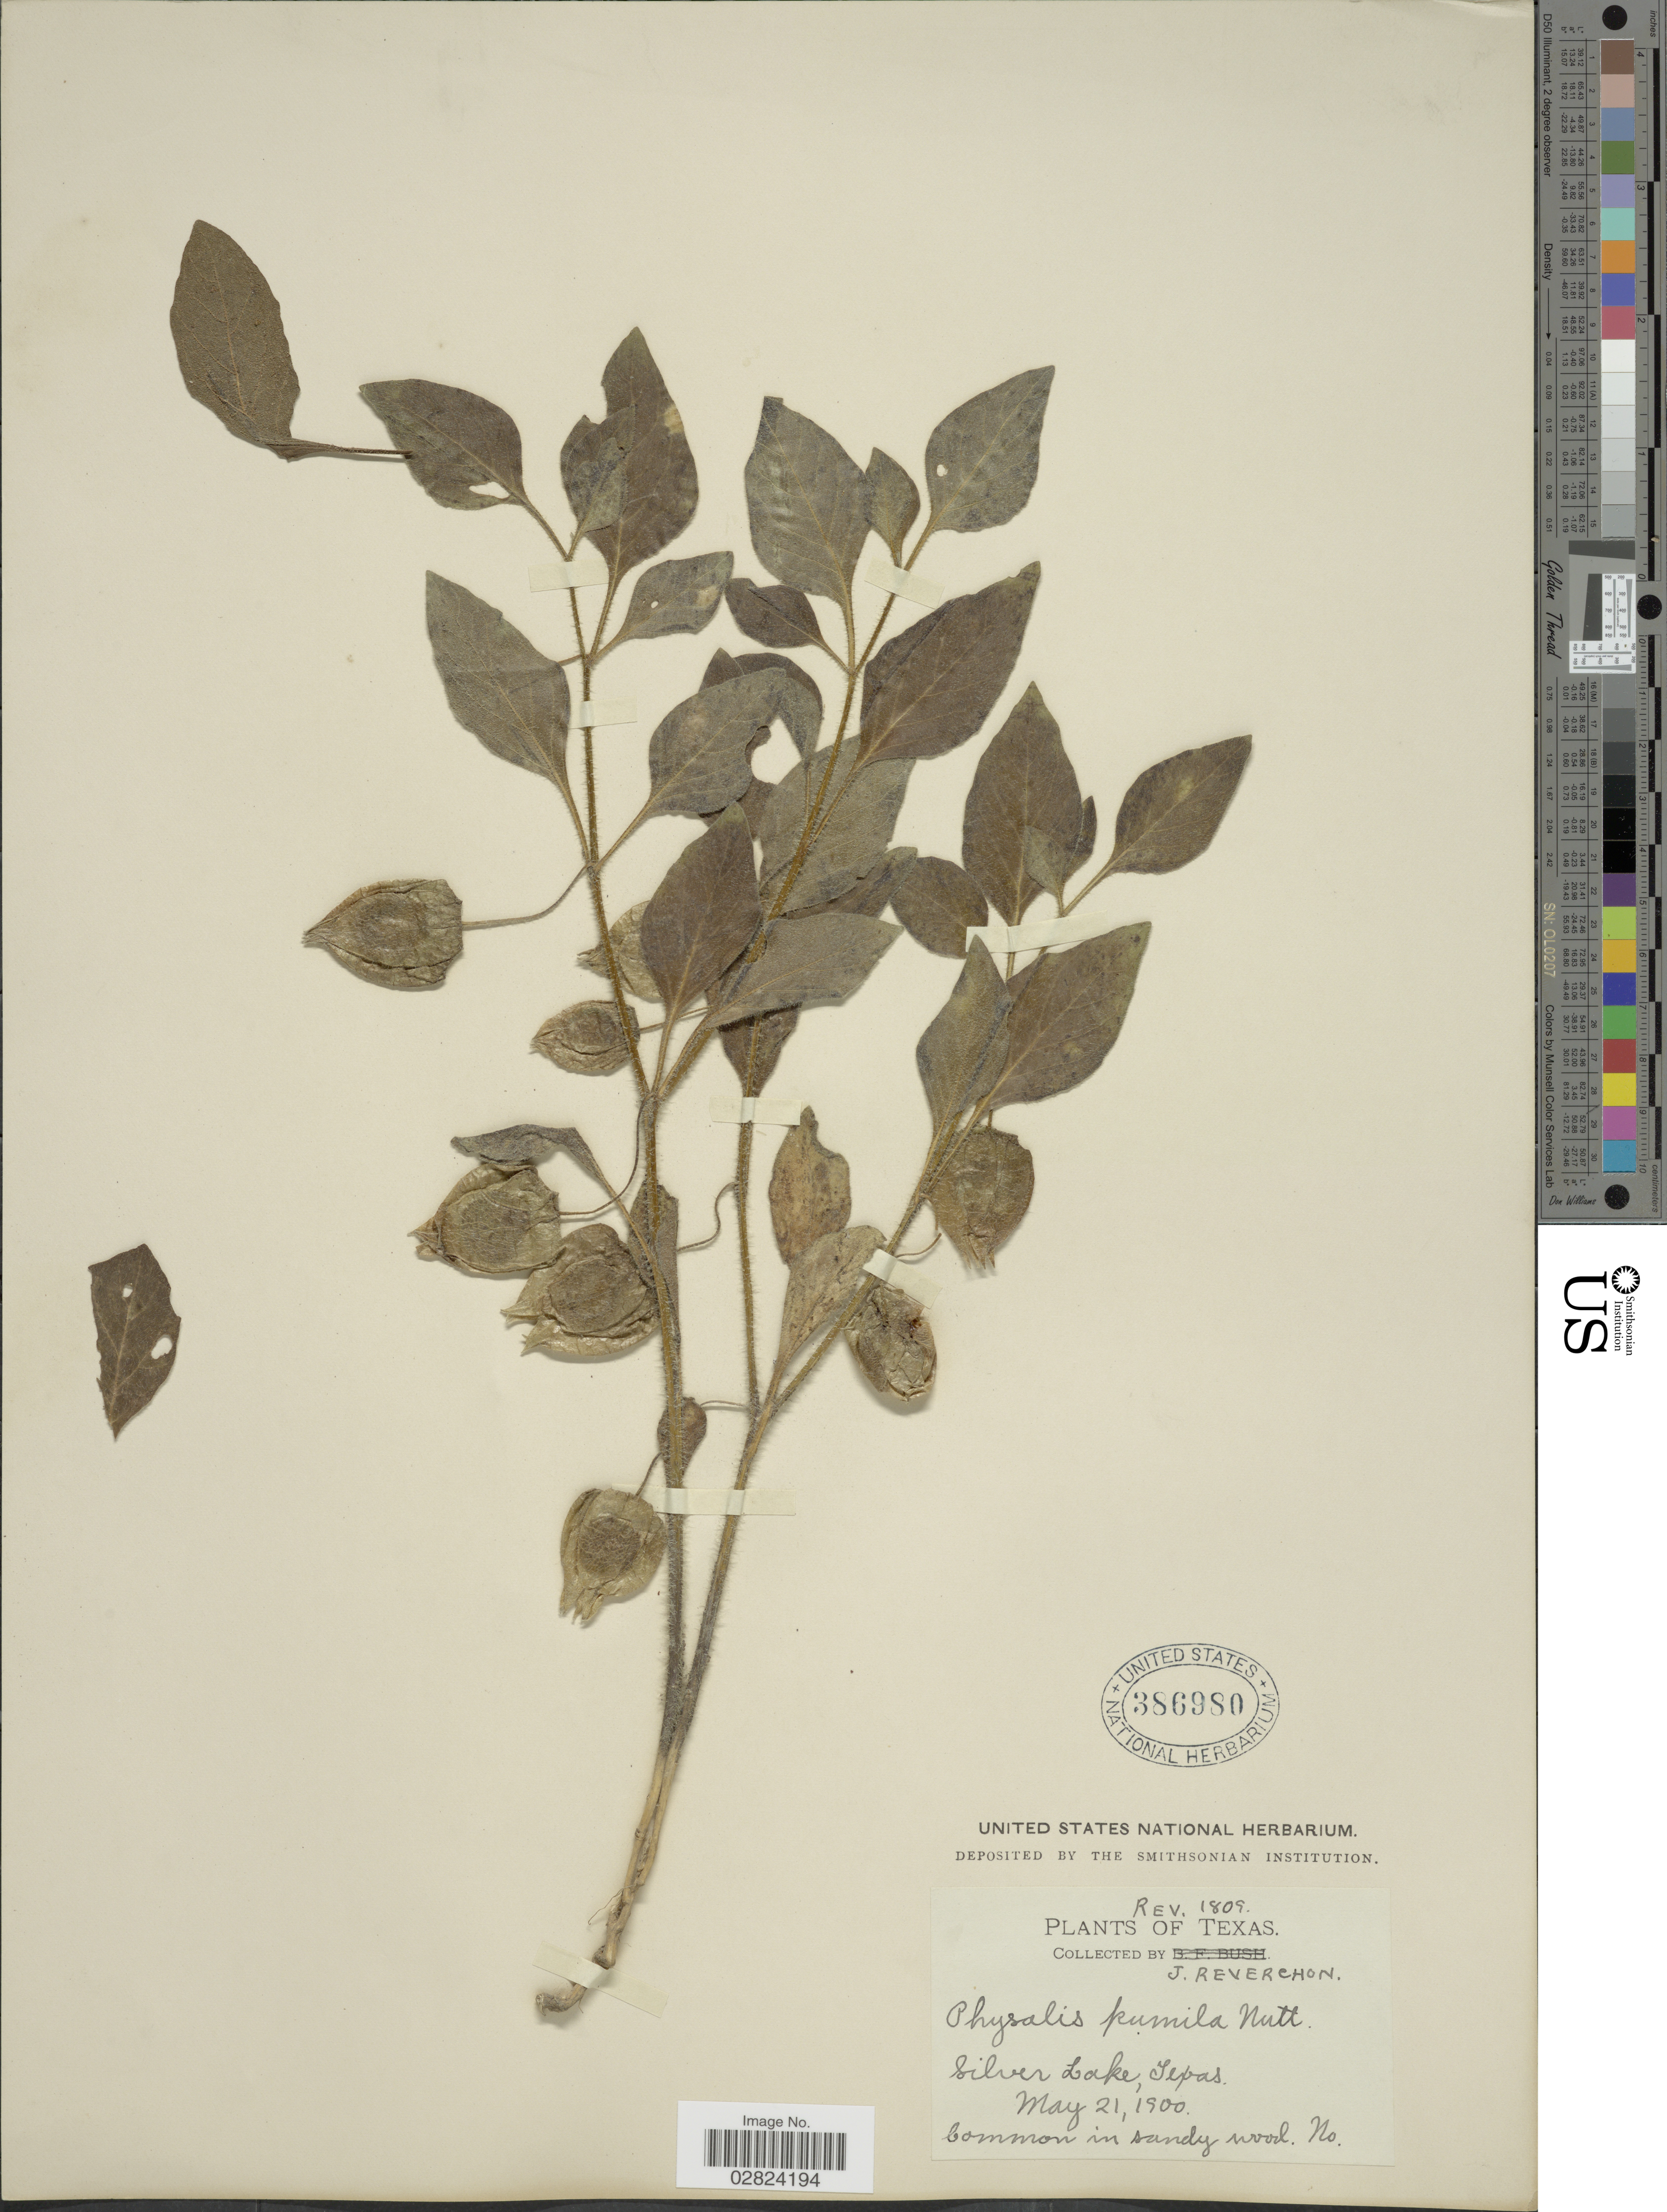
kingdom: Plantae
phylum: Tracheophyta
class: Magnoliopsida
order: Solanales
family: Solanaceae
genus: Physalis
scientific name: Physalis pumila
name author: Nutt.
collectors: J. Reverchon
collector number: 1809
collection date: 1900-05-21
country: United States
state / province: Texas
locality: Silver Lake.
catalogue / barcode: US 386980